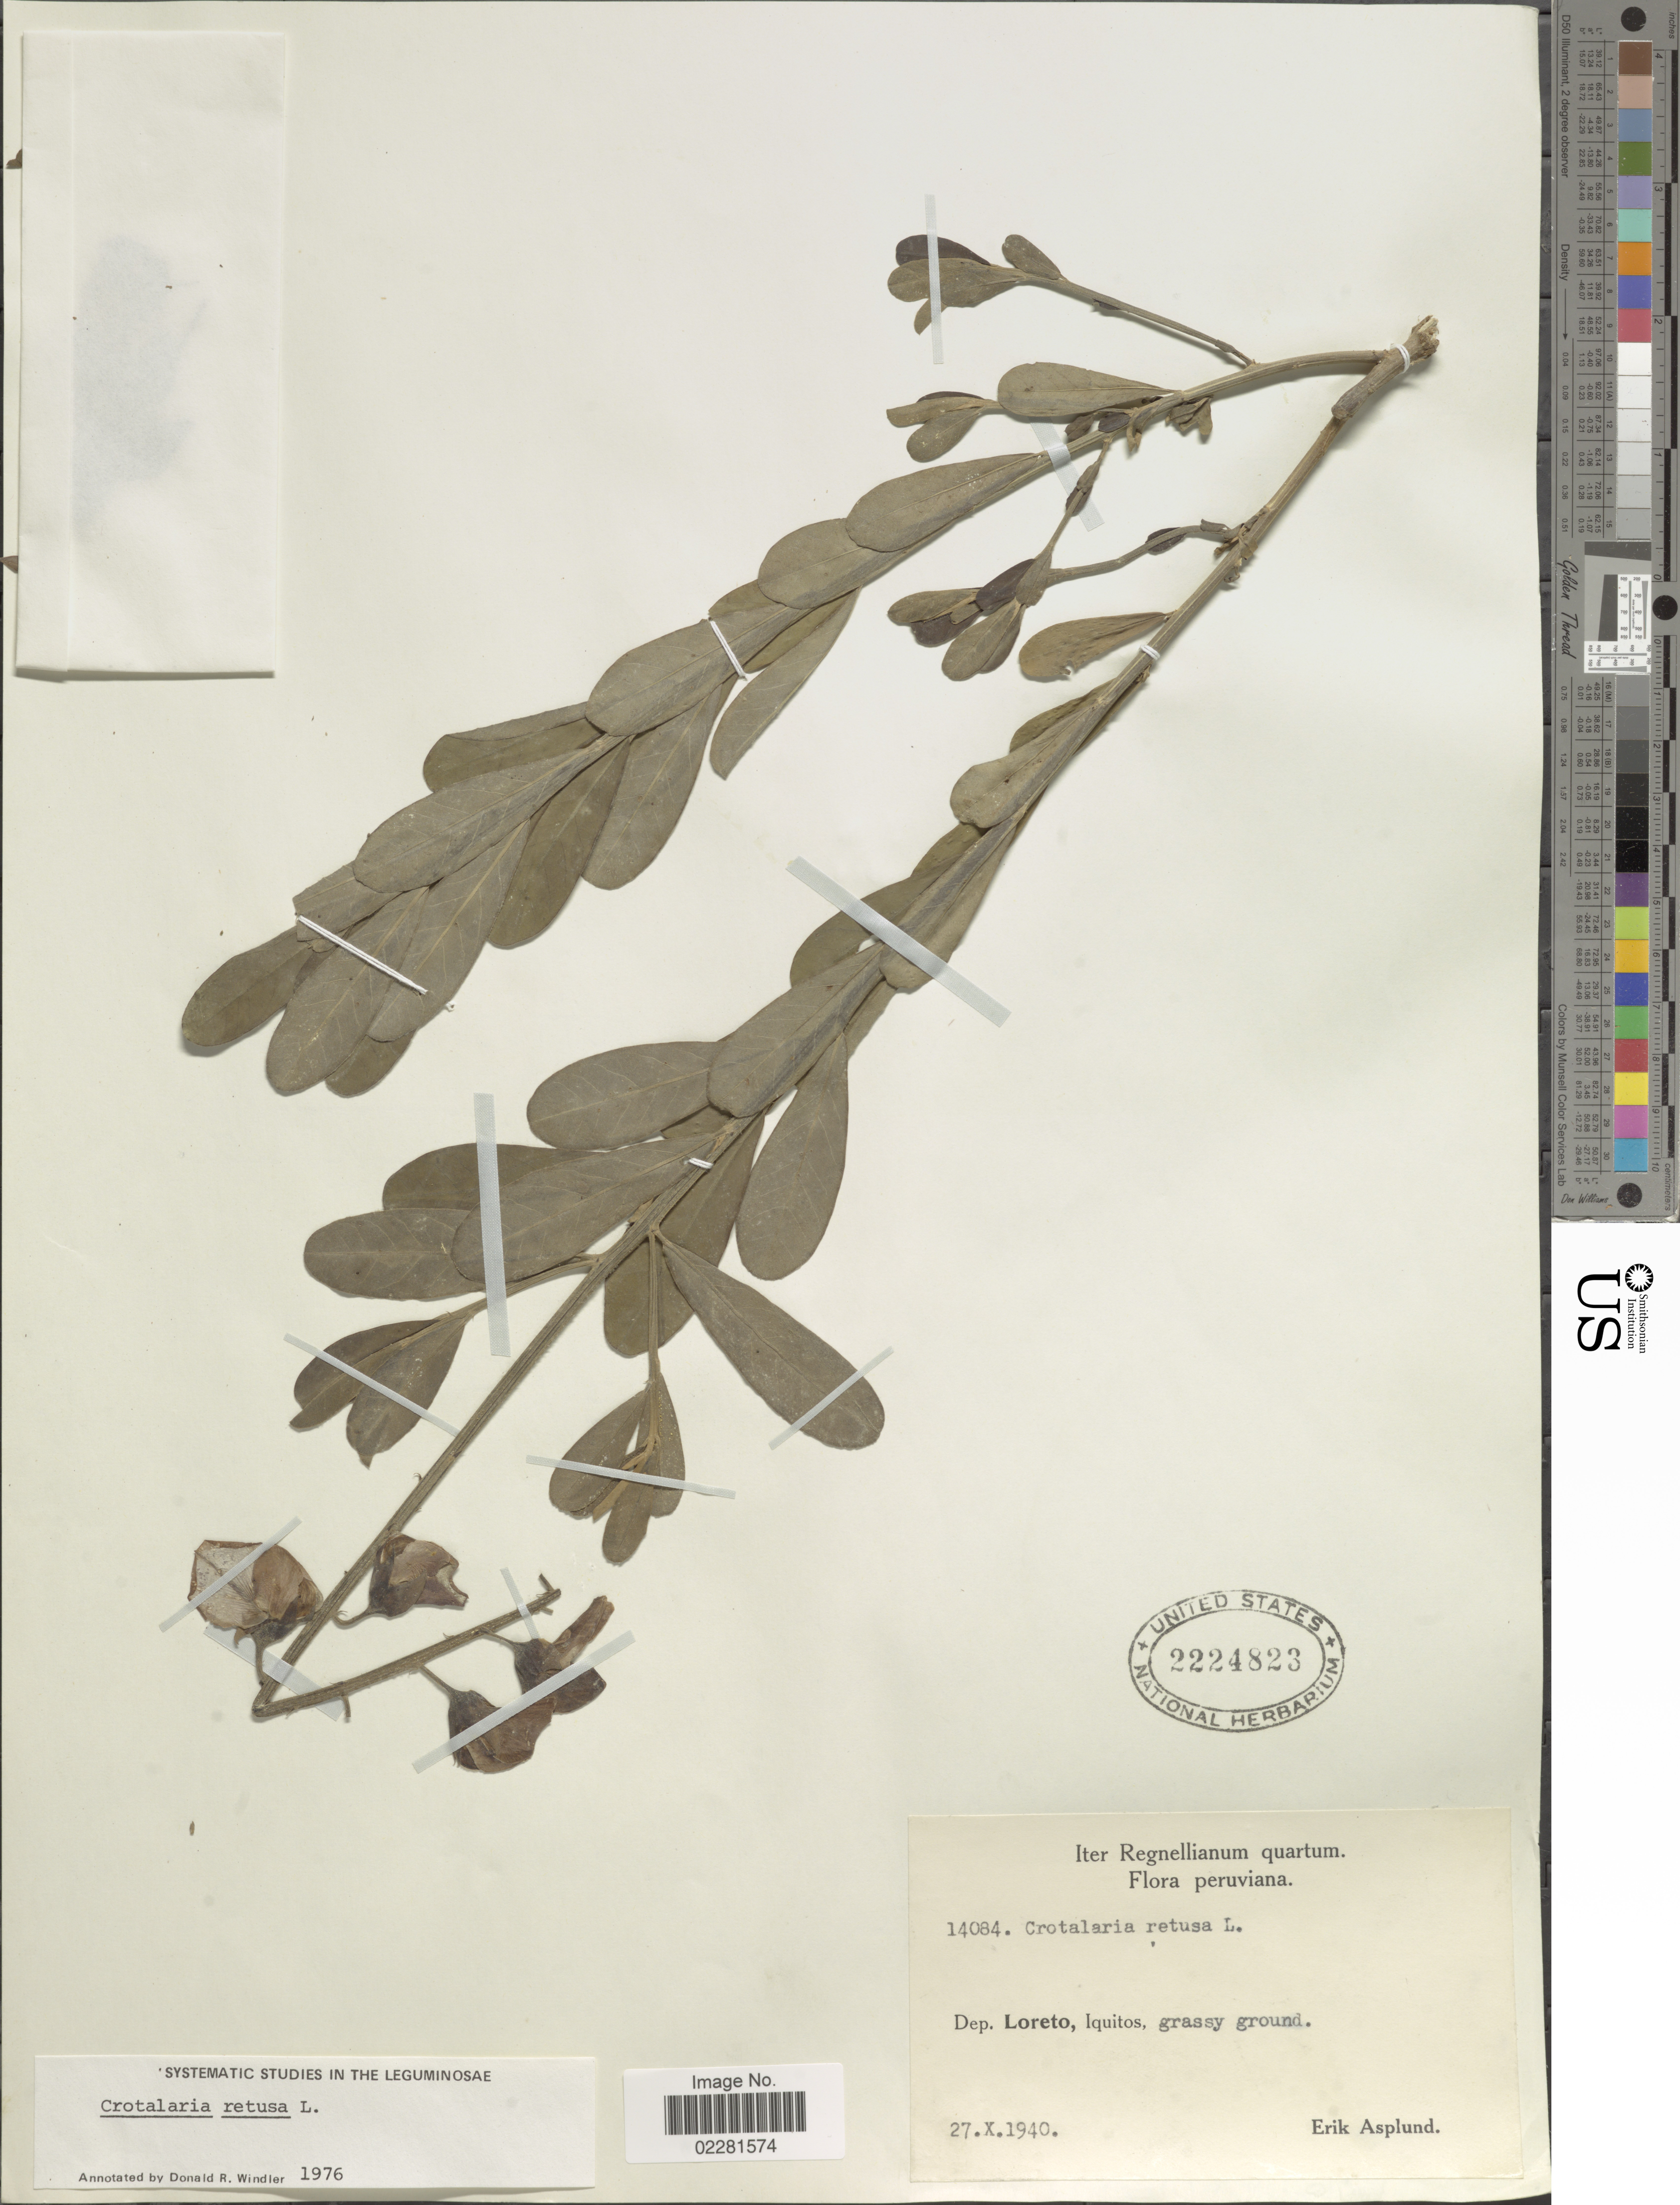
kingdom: Plantae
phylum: Tracheophyta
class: Magnoliopsida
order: Fabales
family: Fabaceae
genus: Crotalaria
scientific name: Crotalaria retusa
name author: L.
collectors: E. Asplund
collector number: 14084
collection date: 1940-10-27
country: Peru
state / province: Loreto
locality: Iquitos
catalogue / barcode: US 2224823